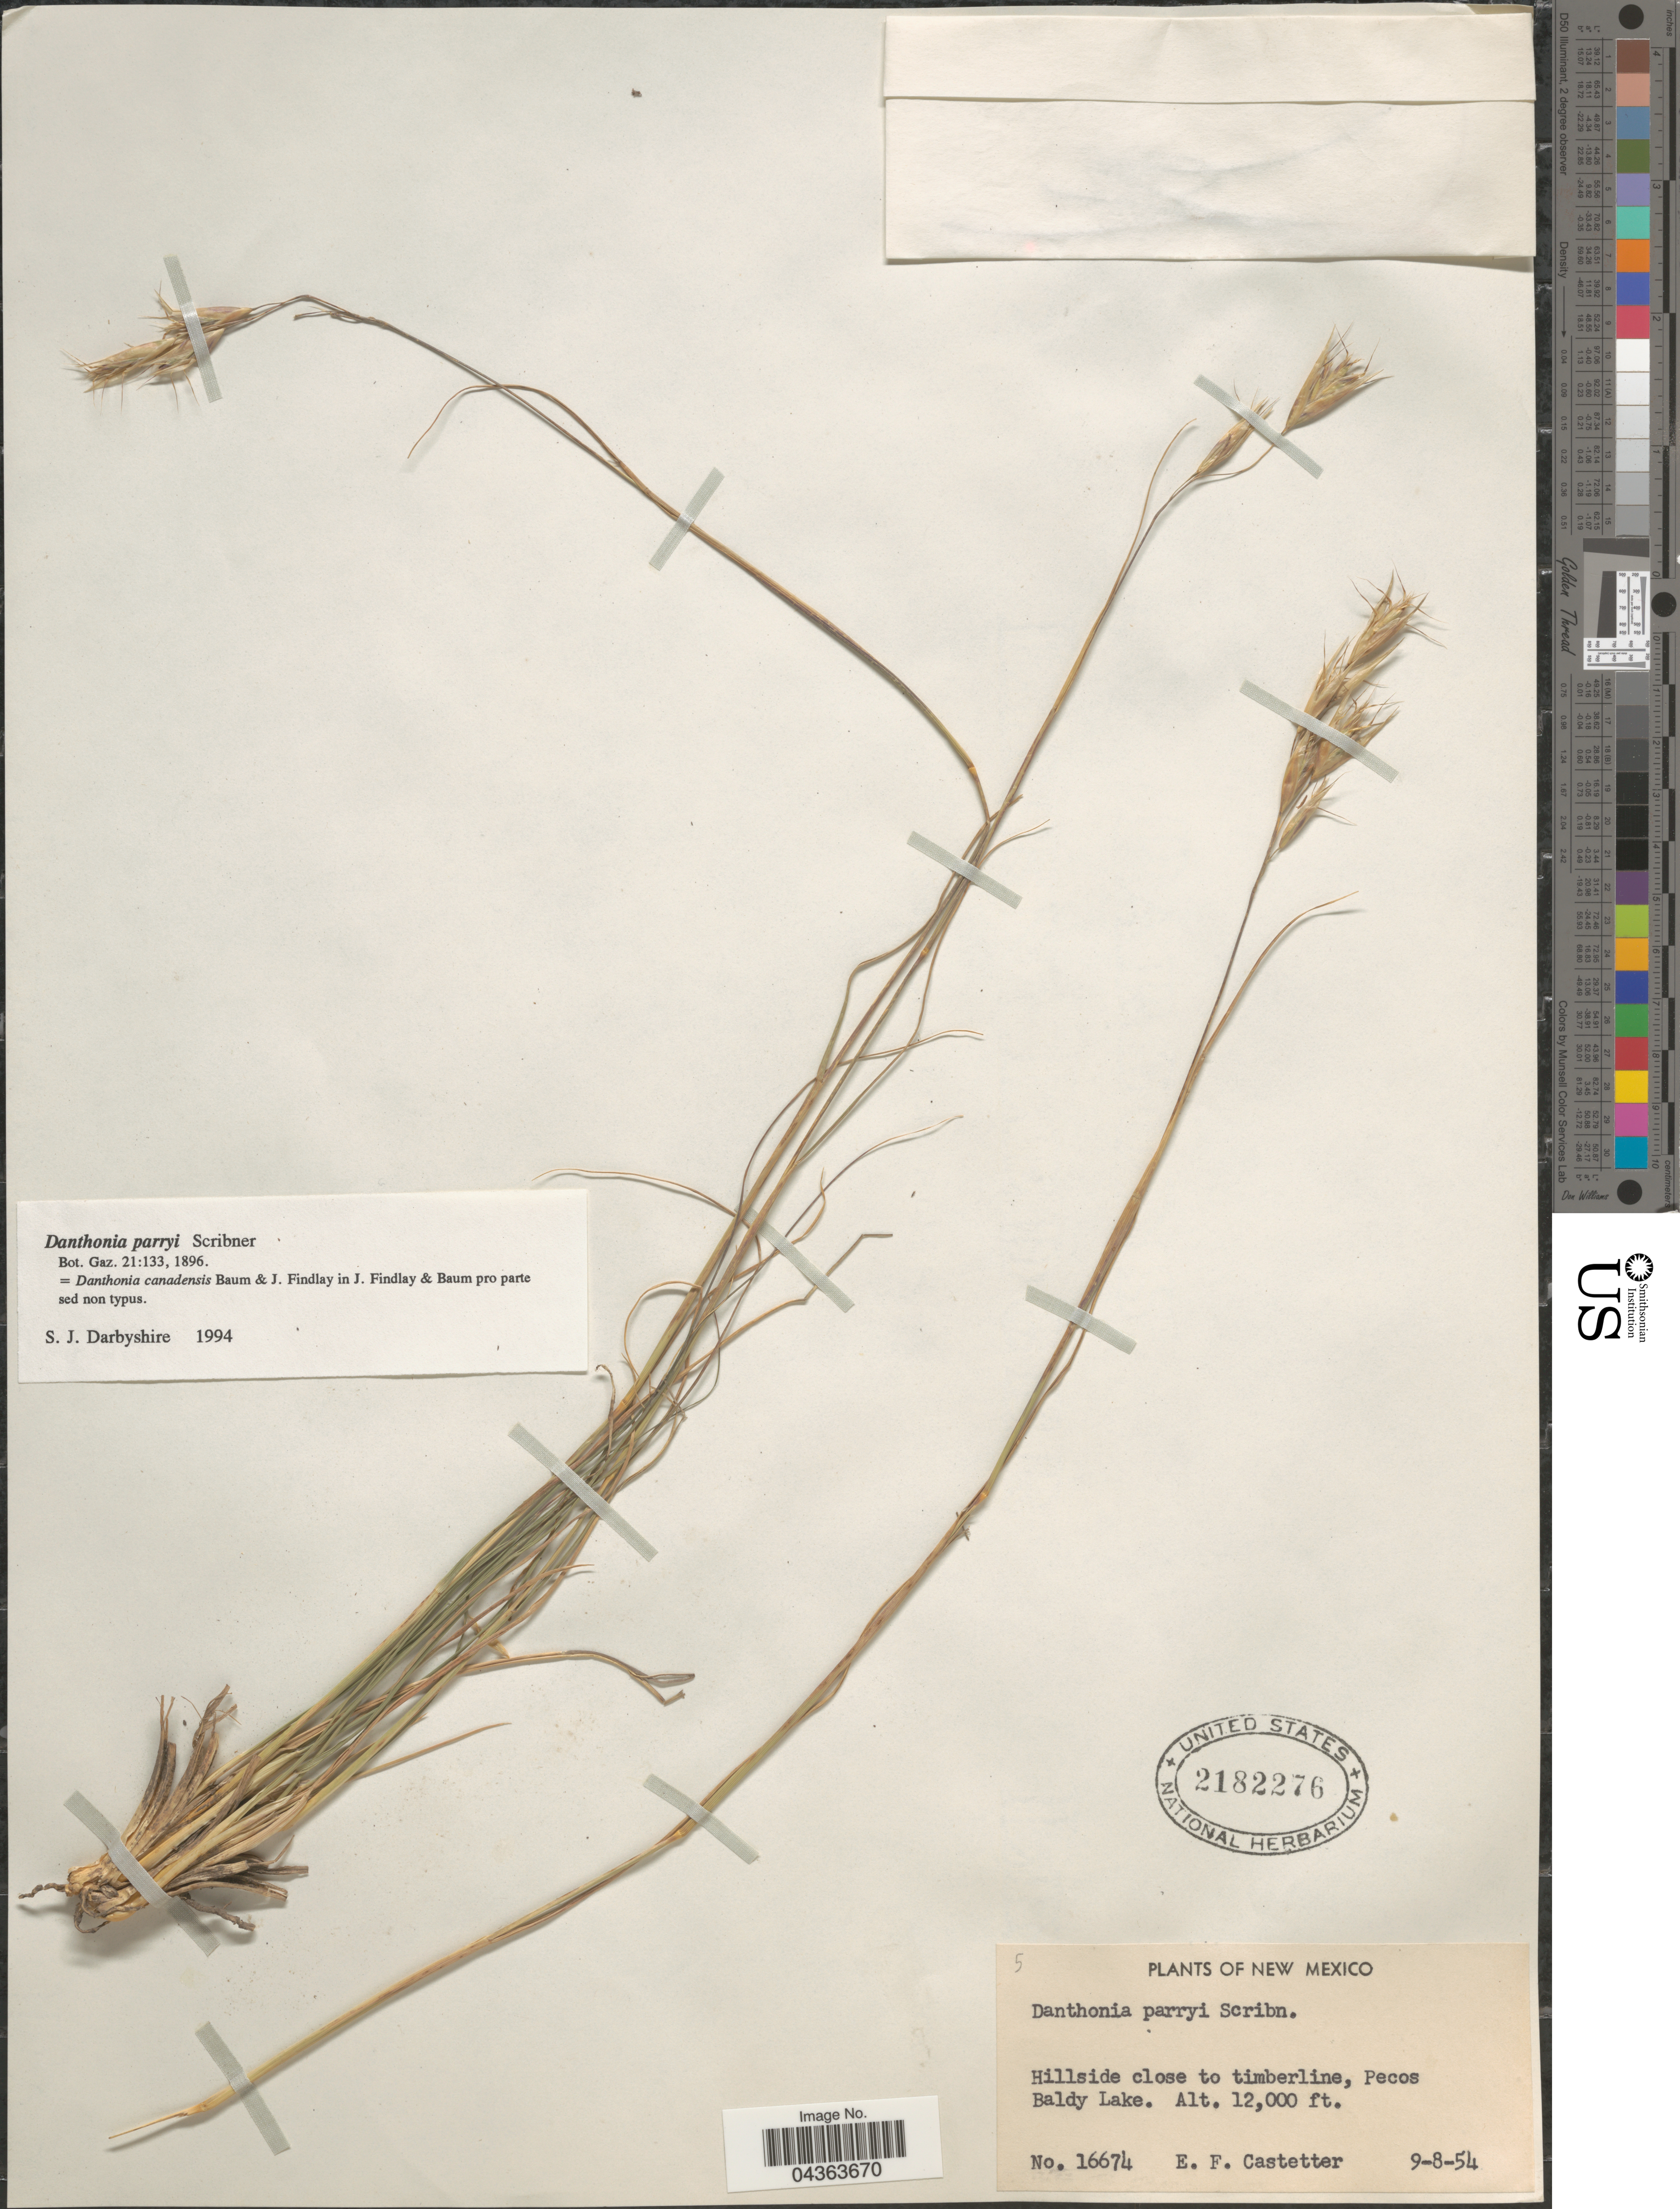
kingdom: Plantae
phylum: Tracheophyta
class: Liliopsida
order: Poales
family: Poaceae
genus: Danthonia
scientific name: Danthonia parryi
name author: Scribn.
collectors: E. F. Castetter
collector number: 16674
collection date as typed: Transcribed d/m/y: 8/9/54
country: United States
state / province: New Mexico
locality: Hillside close to timberline, Pecos Baldy Lake.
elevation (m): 3658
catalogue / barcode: US 2182276